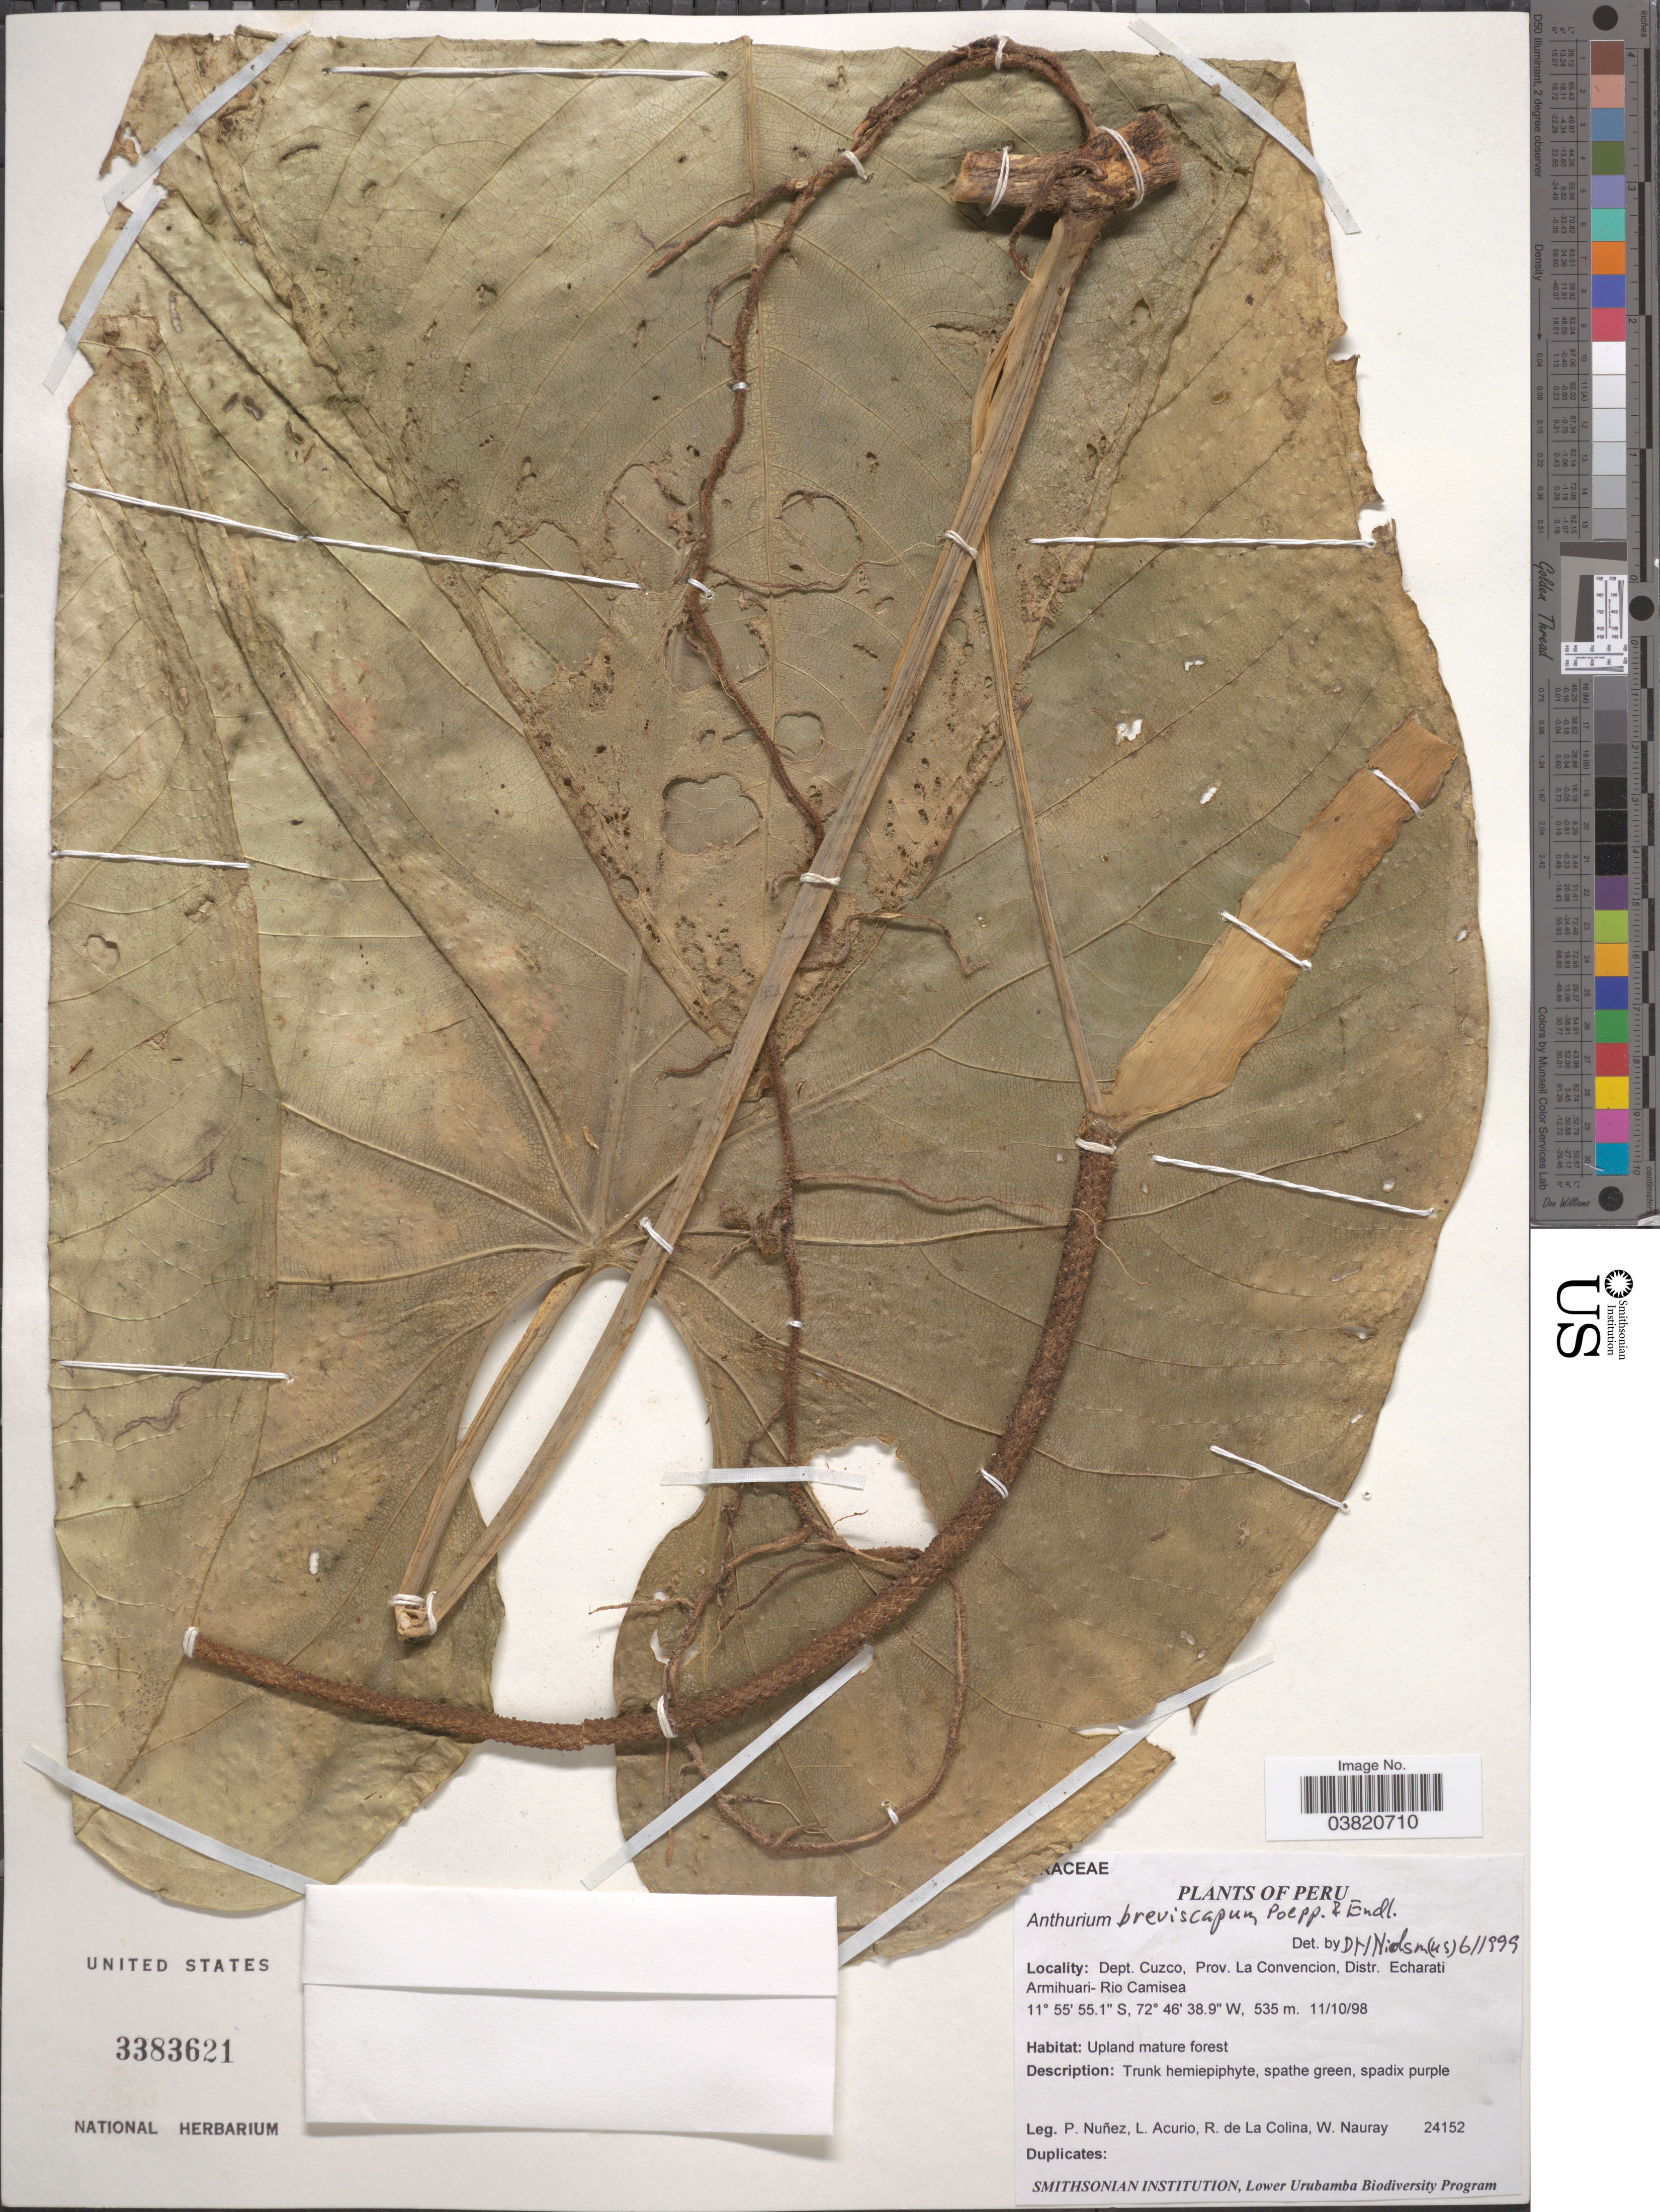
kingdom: Plantae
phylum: Tracheophyta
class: Liliopsida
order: Alismatales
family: Araceae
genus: Anthurium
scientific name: Anthurium breviscapum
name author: Kunth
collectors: P. Nuñez V., L. Acurio, R. de La Colina & W. Nauray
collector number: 24152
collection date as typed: Transcribed d/m/y: 11/10/98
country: Peru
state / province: Cusco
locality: Dept. Cuzco, Prov. La Convencion, Distr. Echarati Armihuari-Rio Camisea.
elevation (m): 535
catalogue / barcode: US 3383621